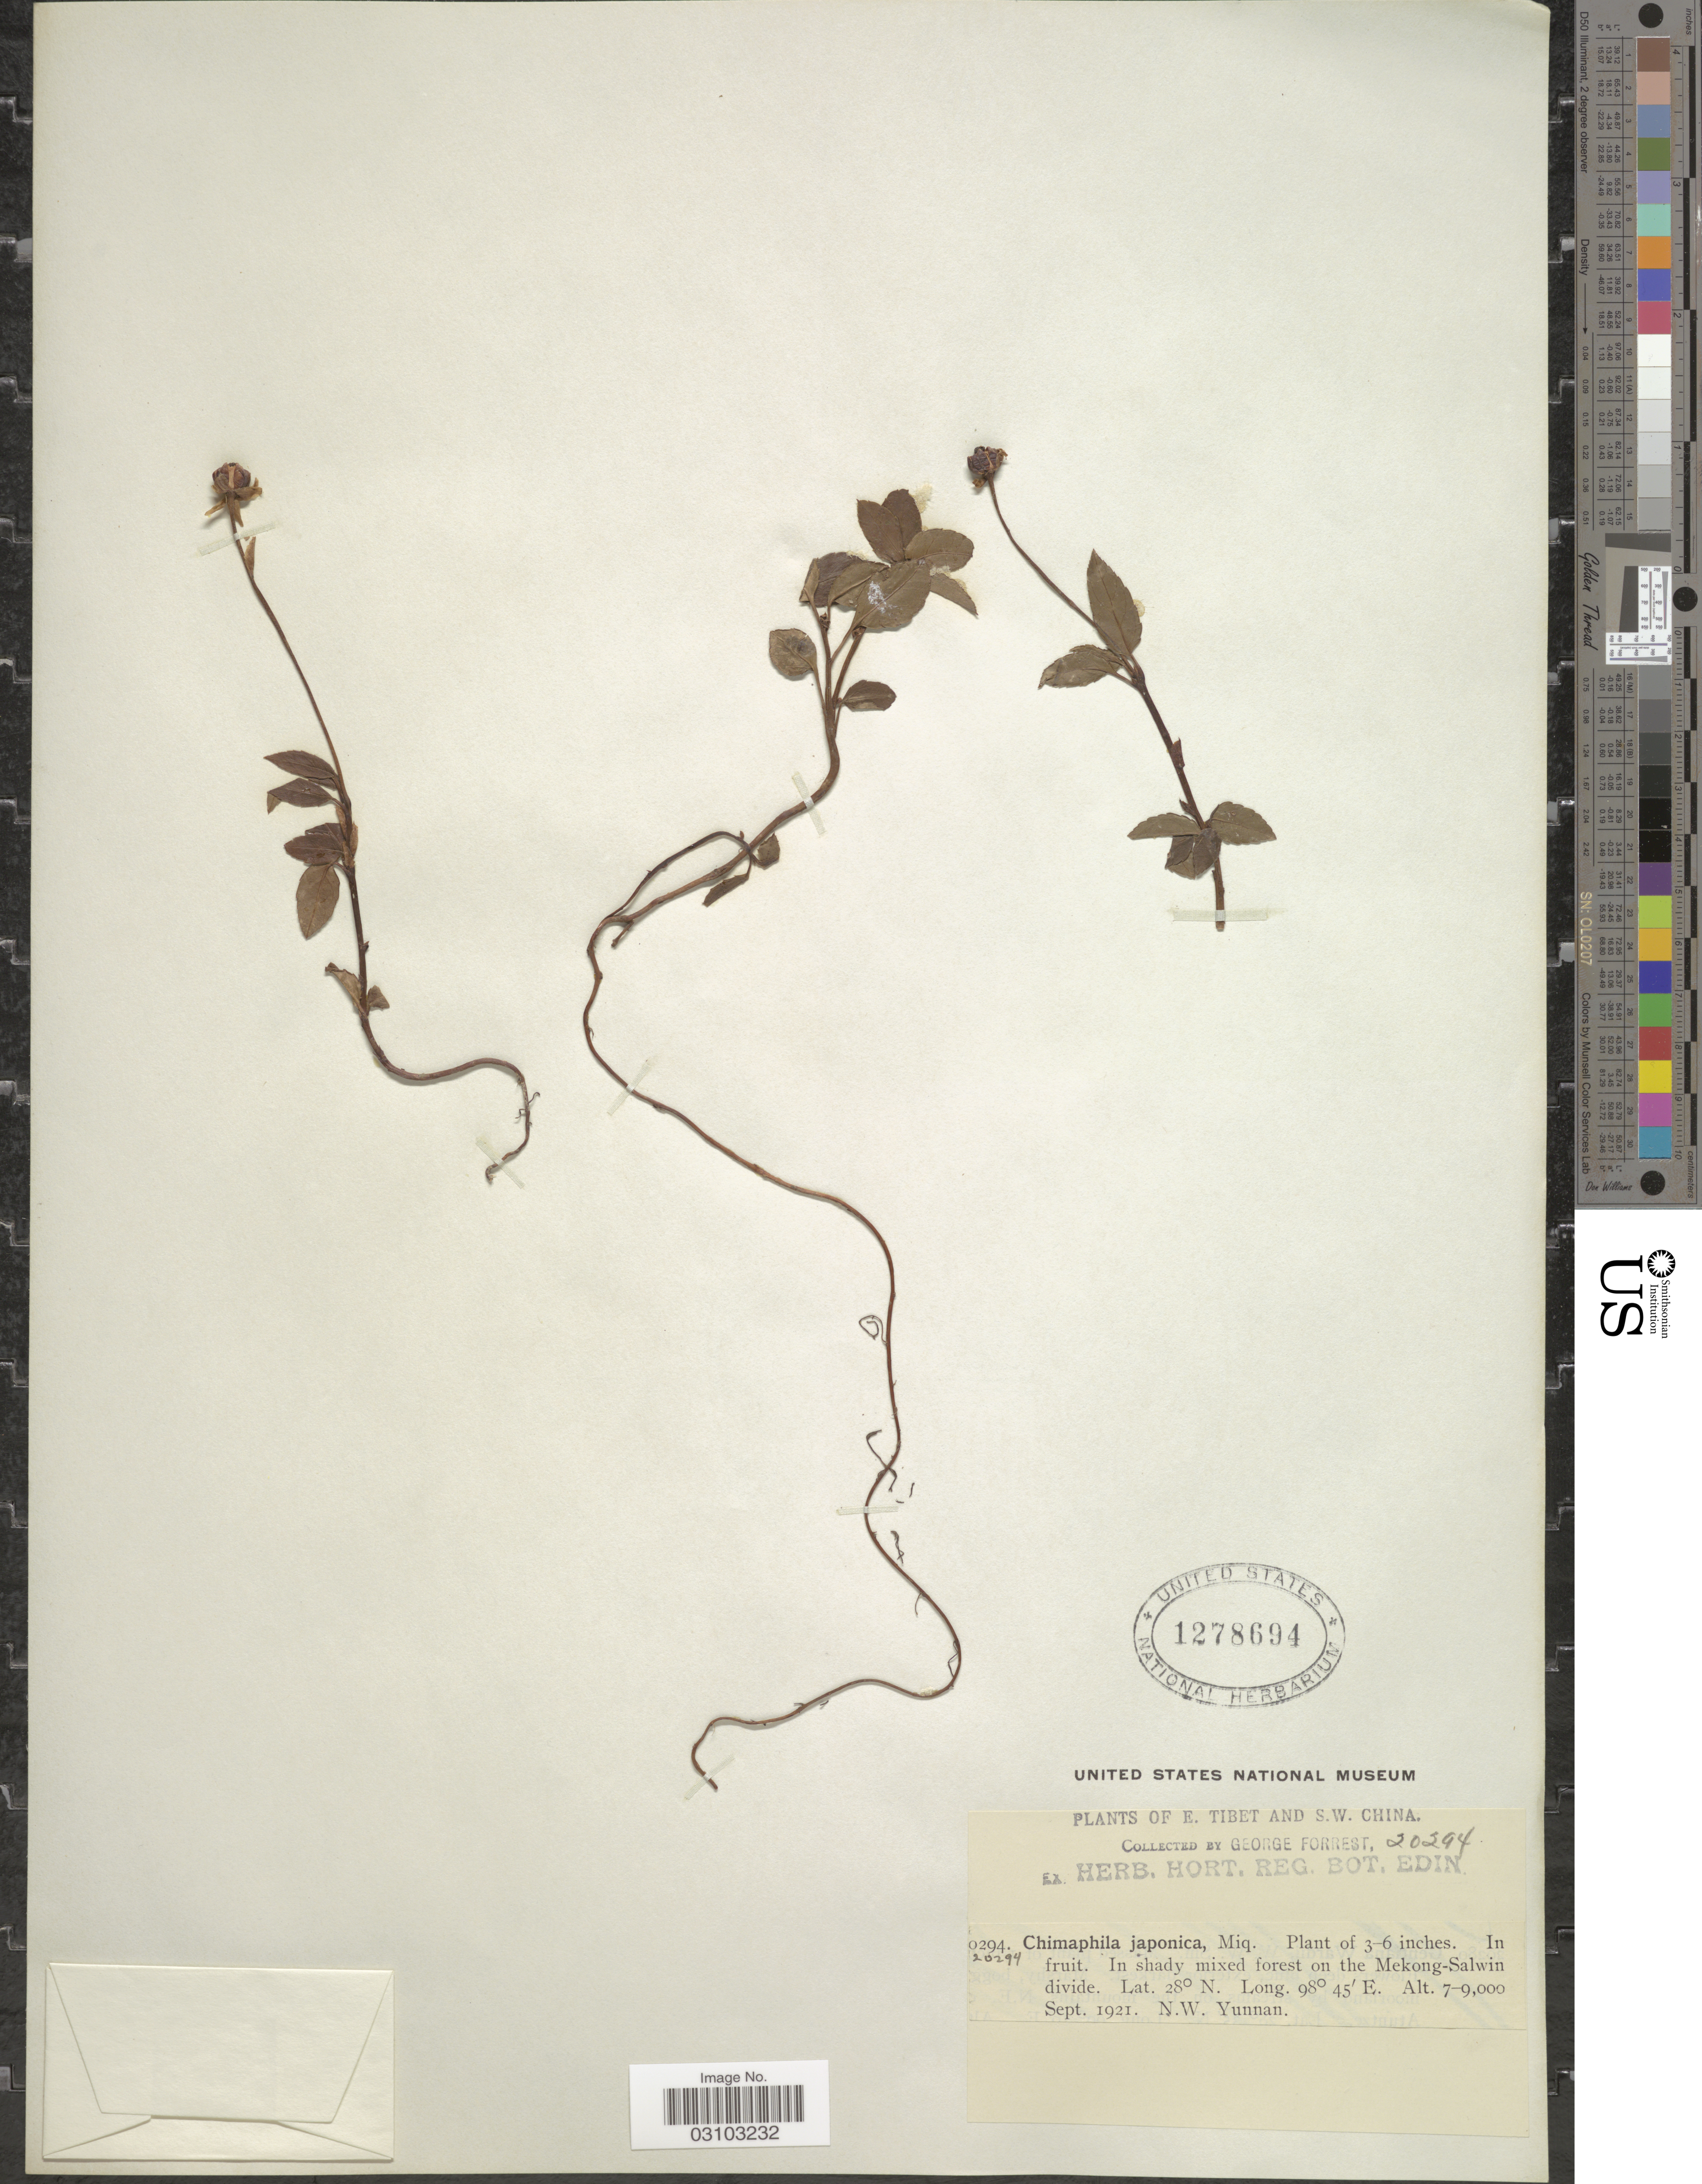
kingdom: Plantae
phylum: Tracheophyta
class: Magnoliopsida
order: Ericales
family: Ericaceae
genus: Chimaphila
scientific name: Chimaphila japonica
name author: Miq.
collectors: G. Forrest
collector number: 20294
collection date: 1921-09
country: China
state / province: Yunnan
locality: S.W. China. In shady mixed forest on the Mekong-Salwin divide. N.W. Yunnan.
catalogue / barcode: US 1278694